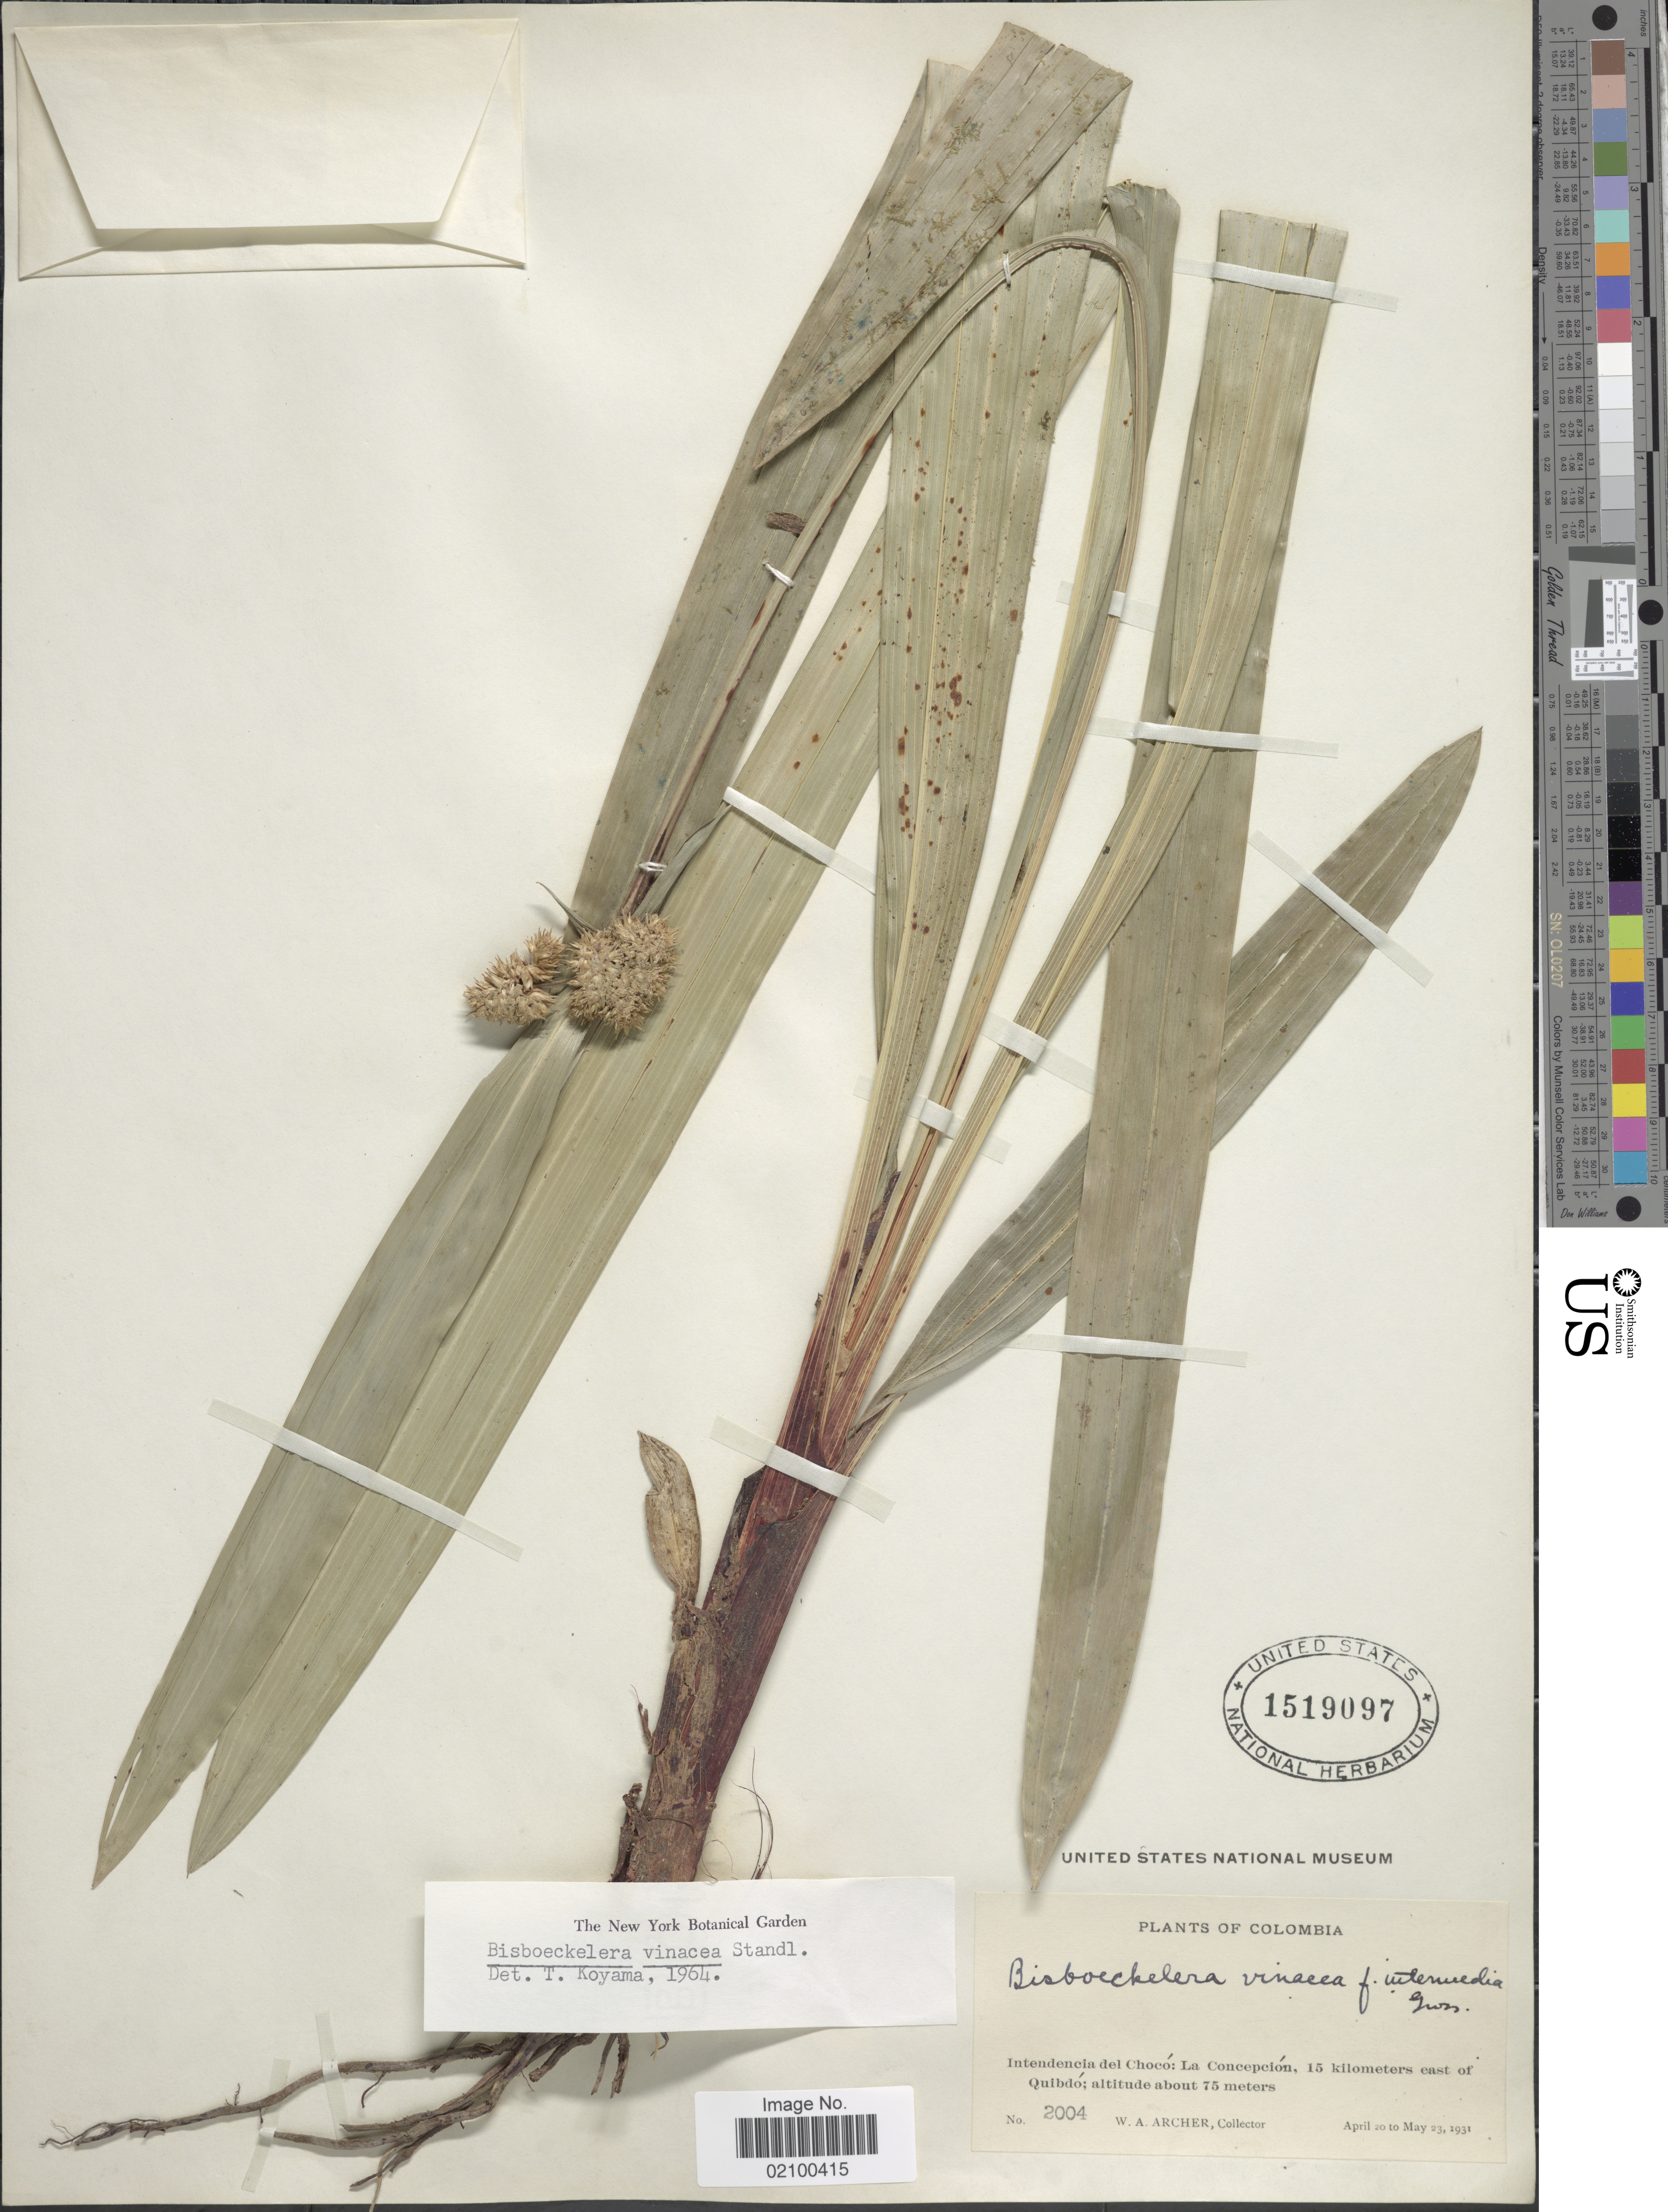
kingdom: Plantae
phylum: Tracheophyta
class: Liliopsida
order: Poales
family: Cyperaceae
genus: Bisboeckelera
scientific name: Bisboeckelera vinacea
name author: Standl.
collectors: W. A. Archer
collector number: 2004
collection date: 1931-04-20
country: Colombia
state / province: Chocó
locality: Intendencia del Choco: La Concepcion, 15 kilometers east of Quibdo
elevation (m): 75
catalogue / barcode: US 1519097